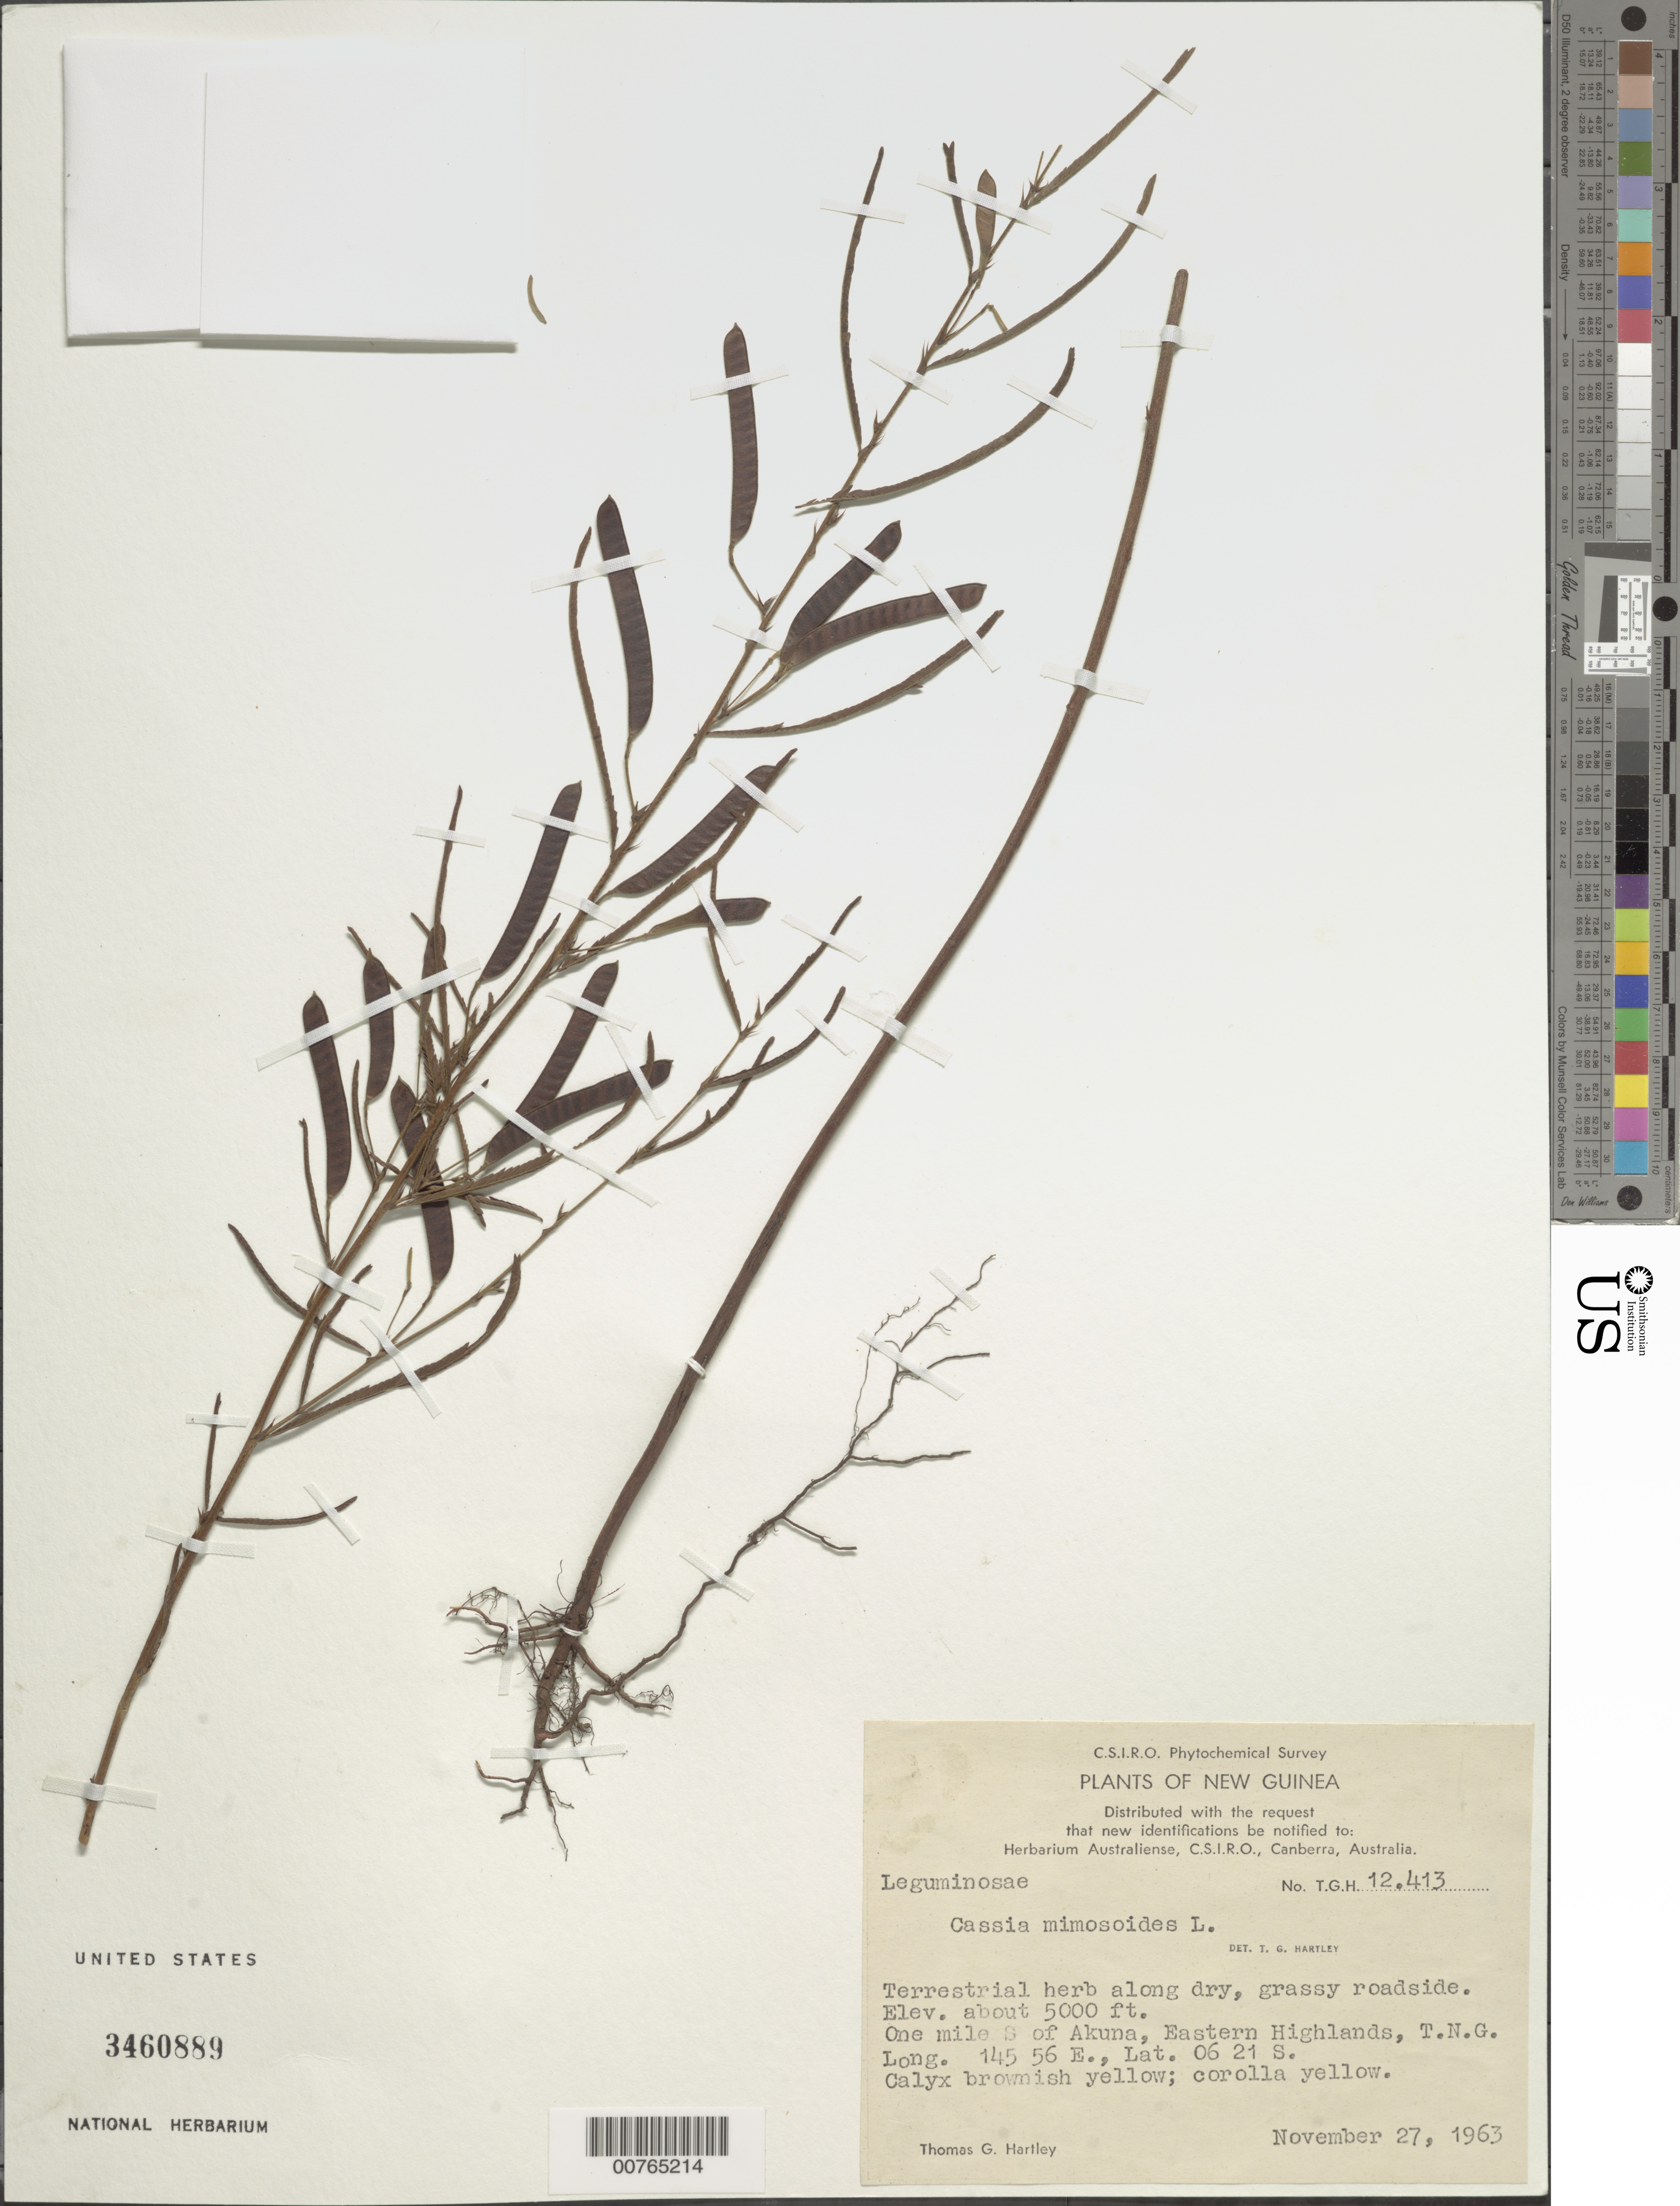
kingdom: Plantae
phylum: Tracheophyta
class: Magnoliopsida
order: Fabales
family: Fabaceae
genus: Chamaecrista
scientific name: Chamaecrista mimosoides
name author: (L.) Greene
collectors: T. G. Hartley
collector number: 12413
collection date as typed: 27 Nov 1963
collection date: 1963-11-27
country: Papua New Guinea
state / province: Eastern Highlands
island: New Guinea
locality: S of Akuna.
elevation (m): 1524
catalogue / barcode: US 3460889